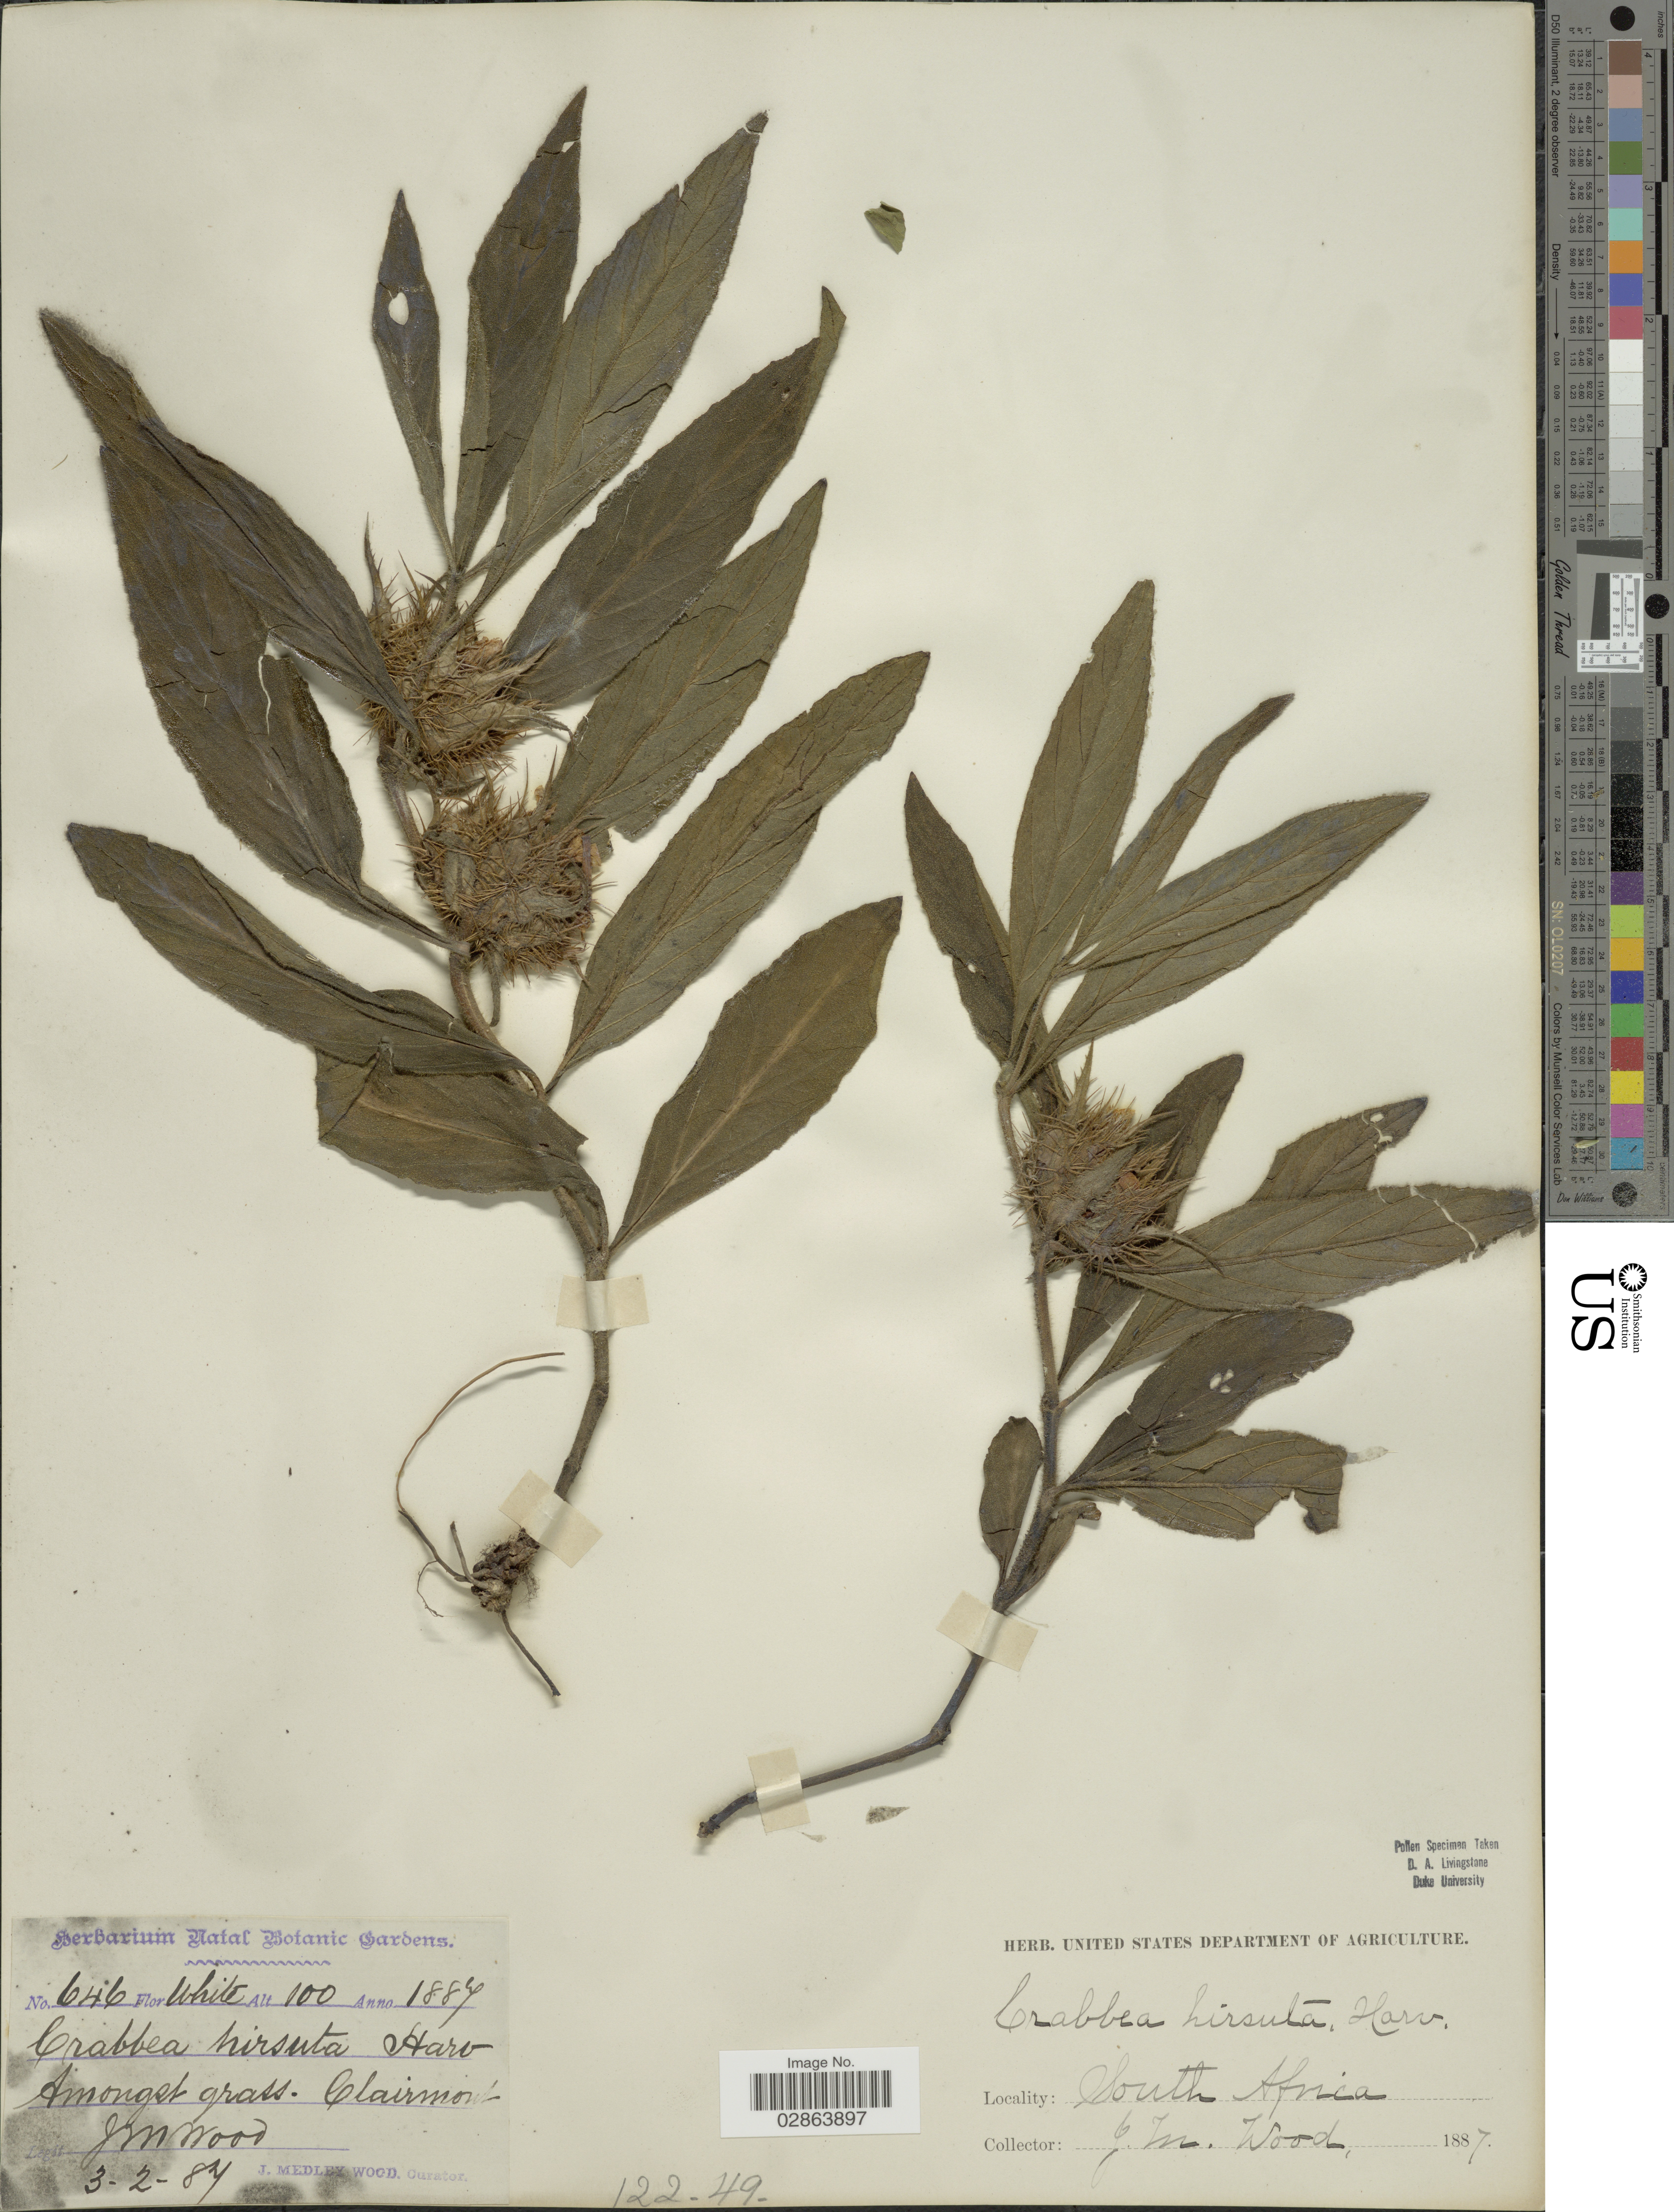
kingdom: Plantae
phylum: Tracheophyta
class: Magnoliopsida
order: Lamiales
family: Acanthaceae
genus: Crabbea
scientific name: Crabbea hirsuta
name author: Harv.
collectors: J. Medley Wood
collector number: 646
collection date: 1887-02-03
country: South Africa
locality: Clairmont.